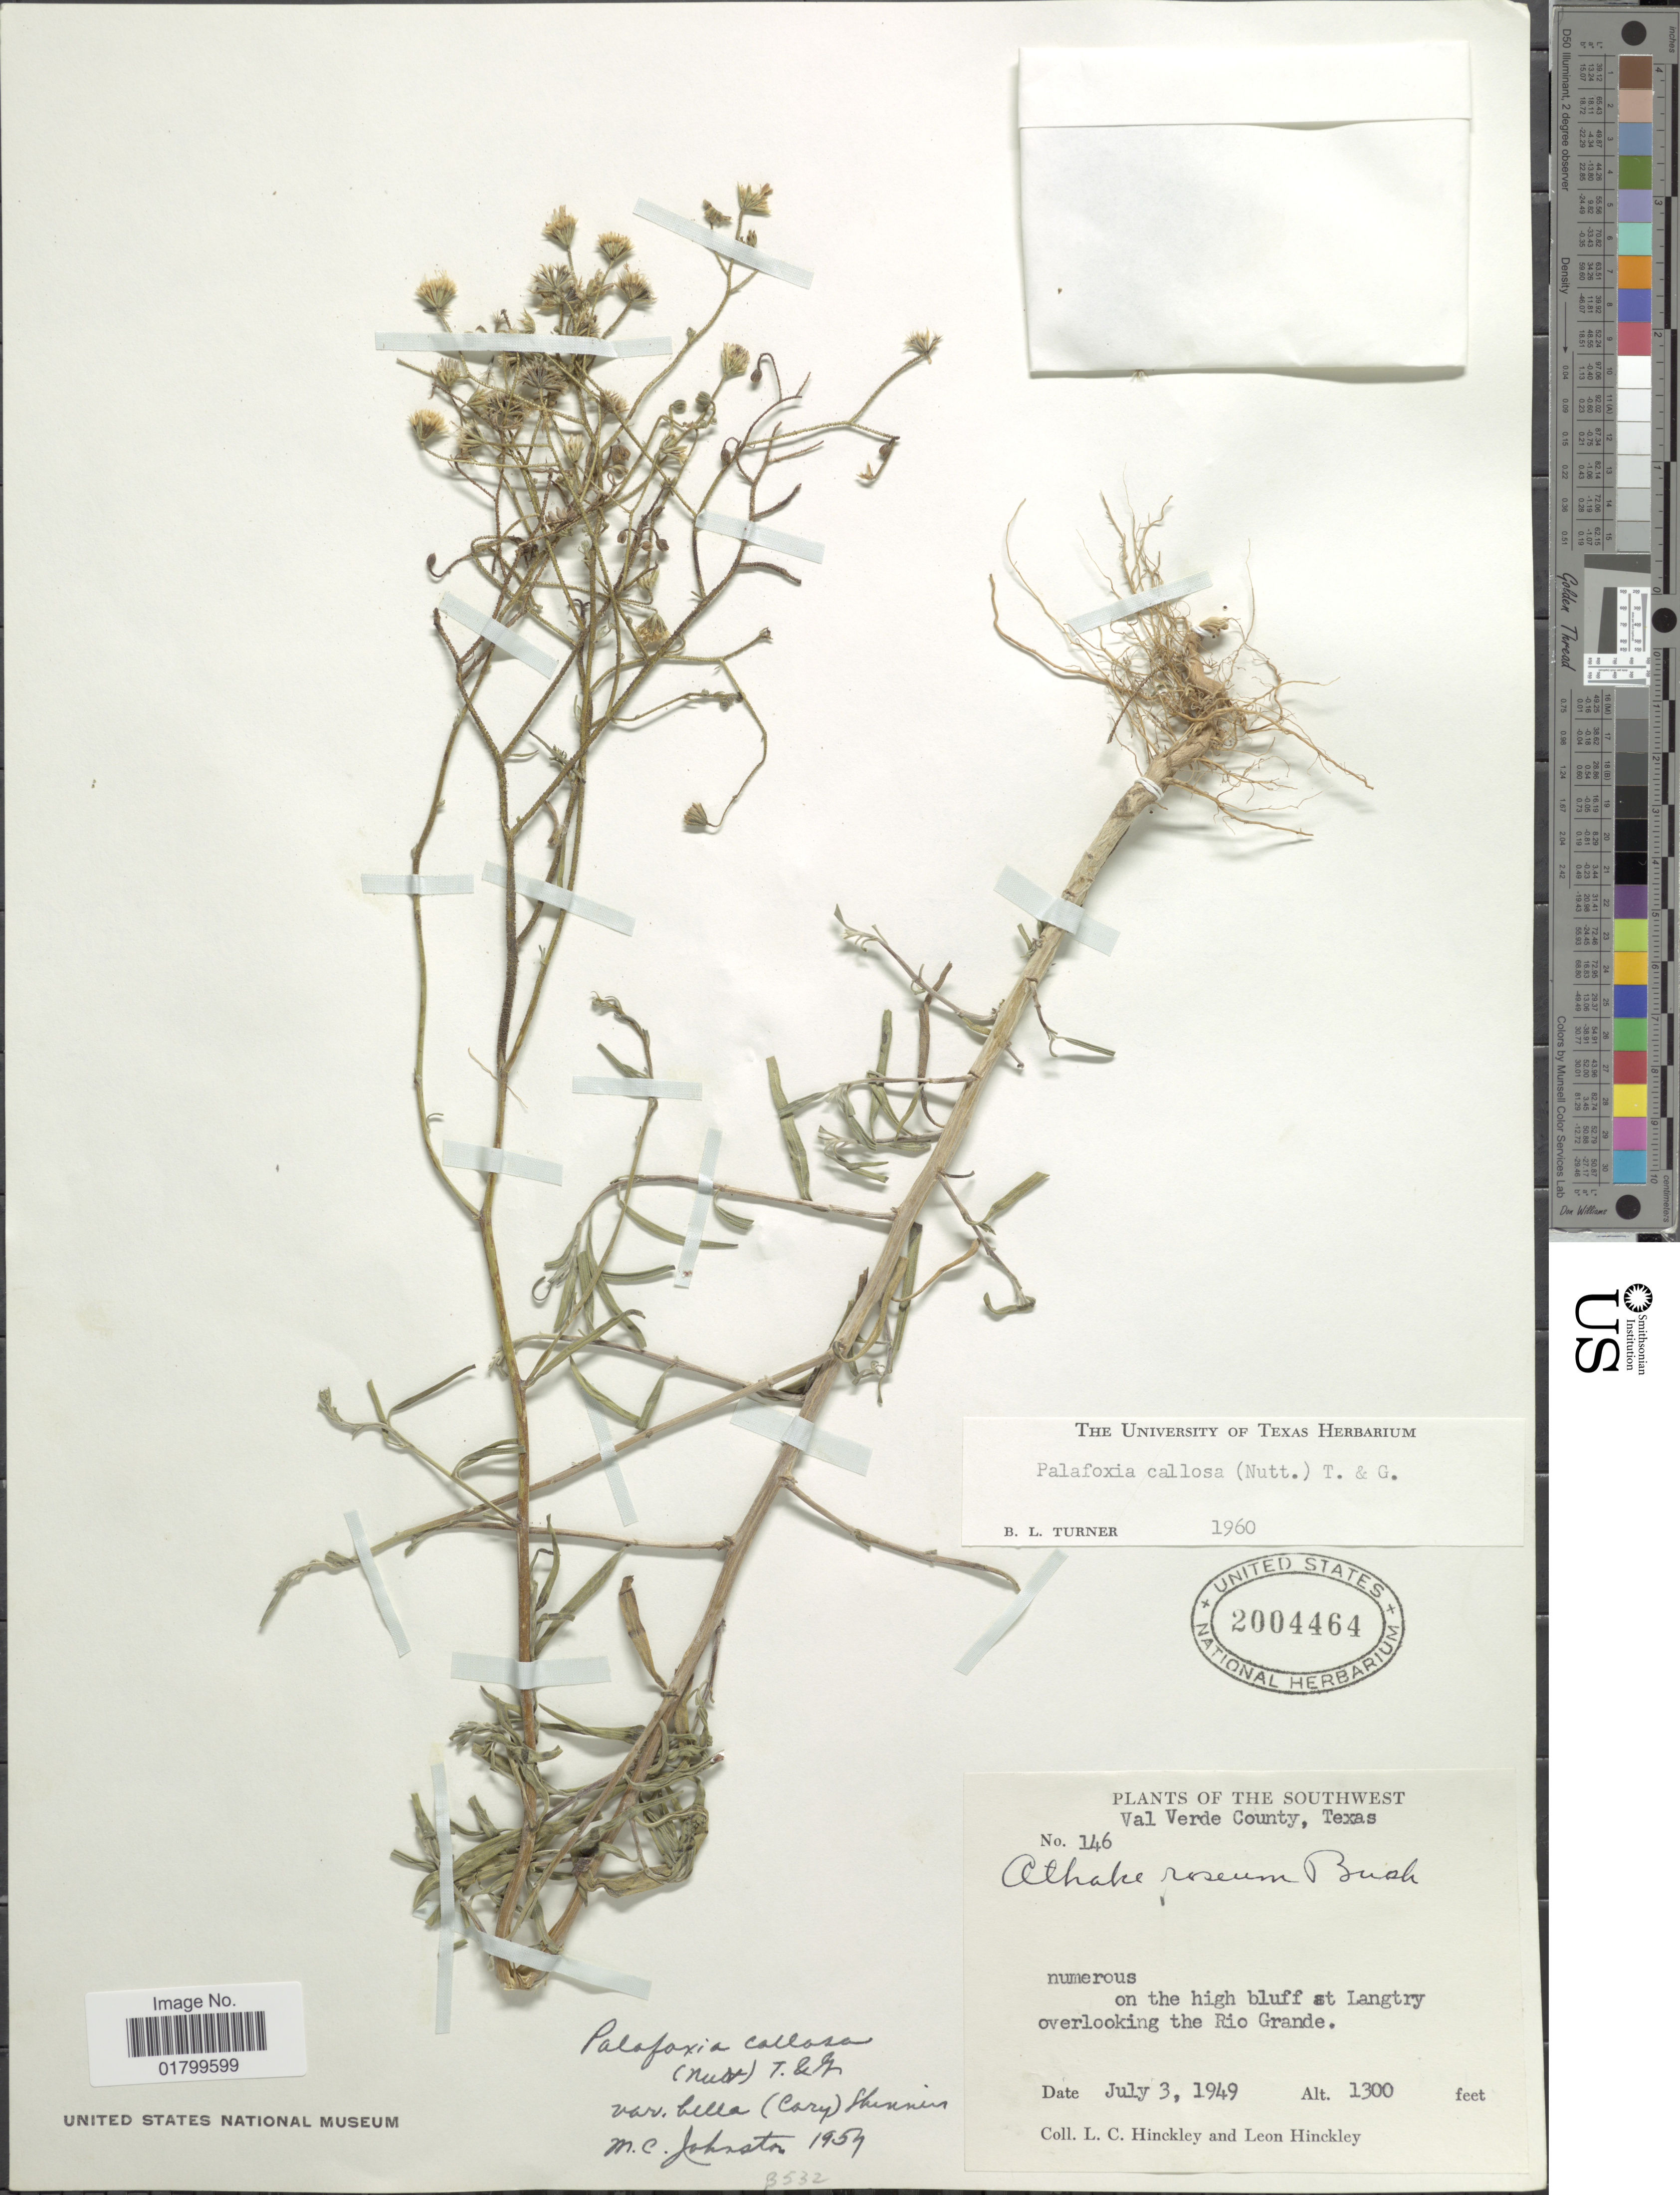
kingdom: Plantae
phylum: Tracheophyta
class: Magnoliopsida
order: Asterales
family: Asteraceae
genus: Palafoxia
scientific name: Palafoxia callosa var. callosa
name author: (Nutt.) Torr. & A. Gray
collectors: L. Hinckley & L. Hinckley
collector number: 146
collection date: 1949-07-03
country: United States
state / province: Texas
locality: The Southwest, Val Verde County, Texas, On the high bluff at Langtry overlooking the Rio Grande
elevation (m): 396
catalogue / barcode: US 2004464